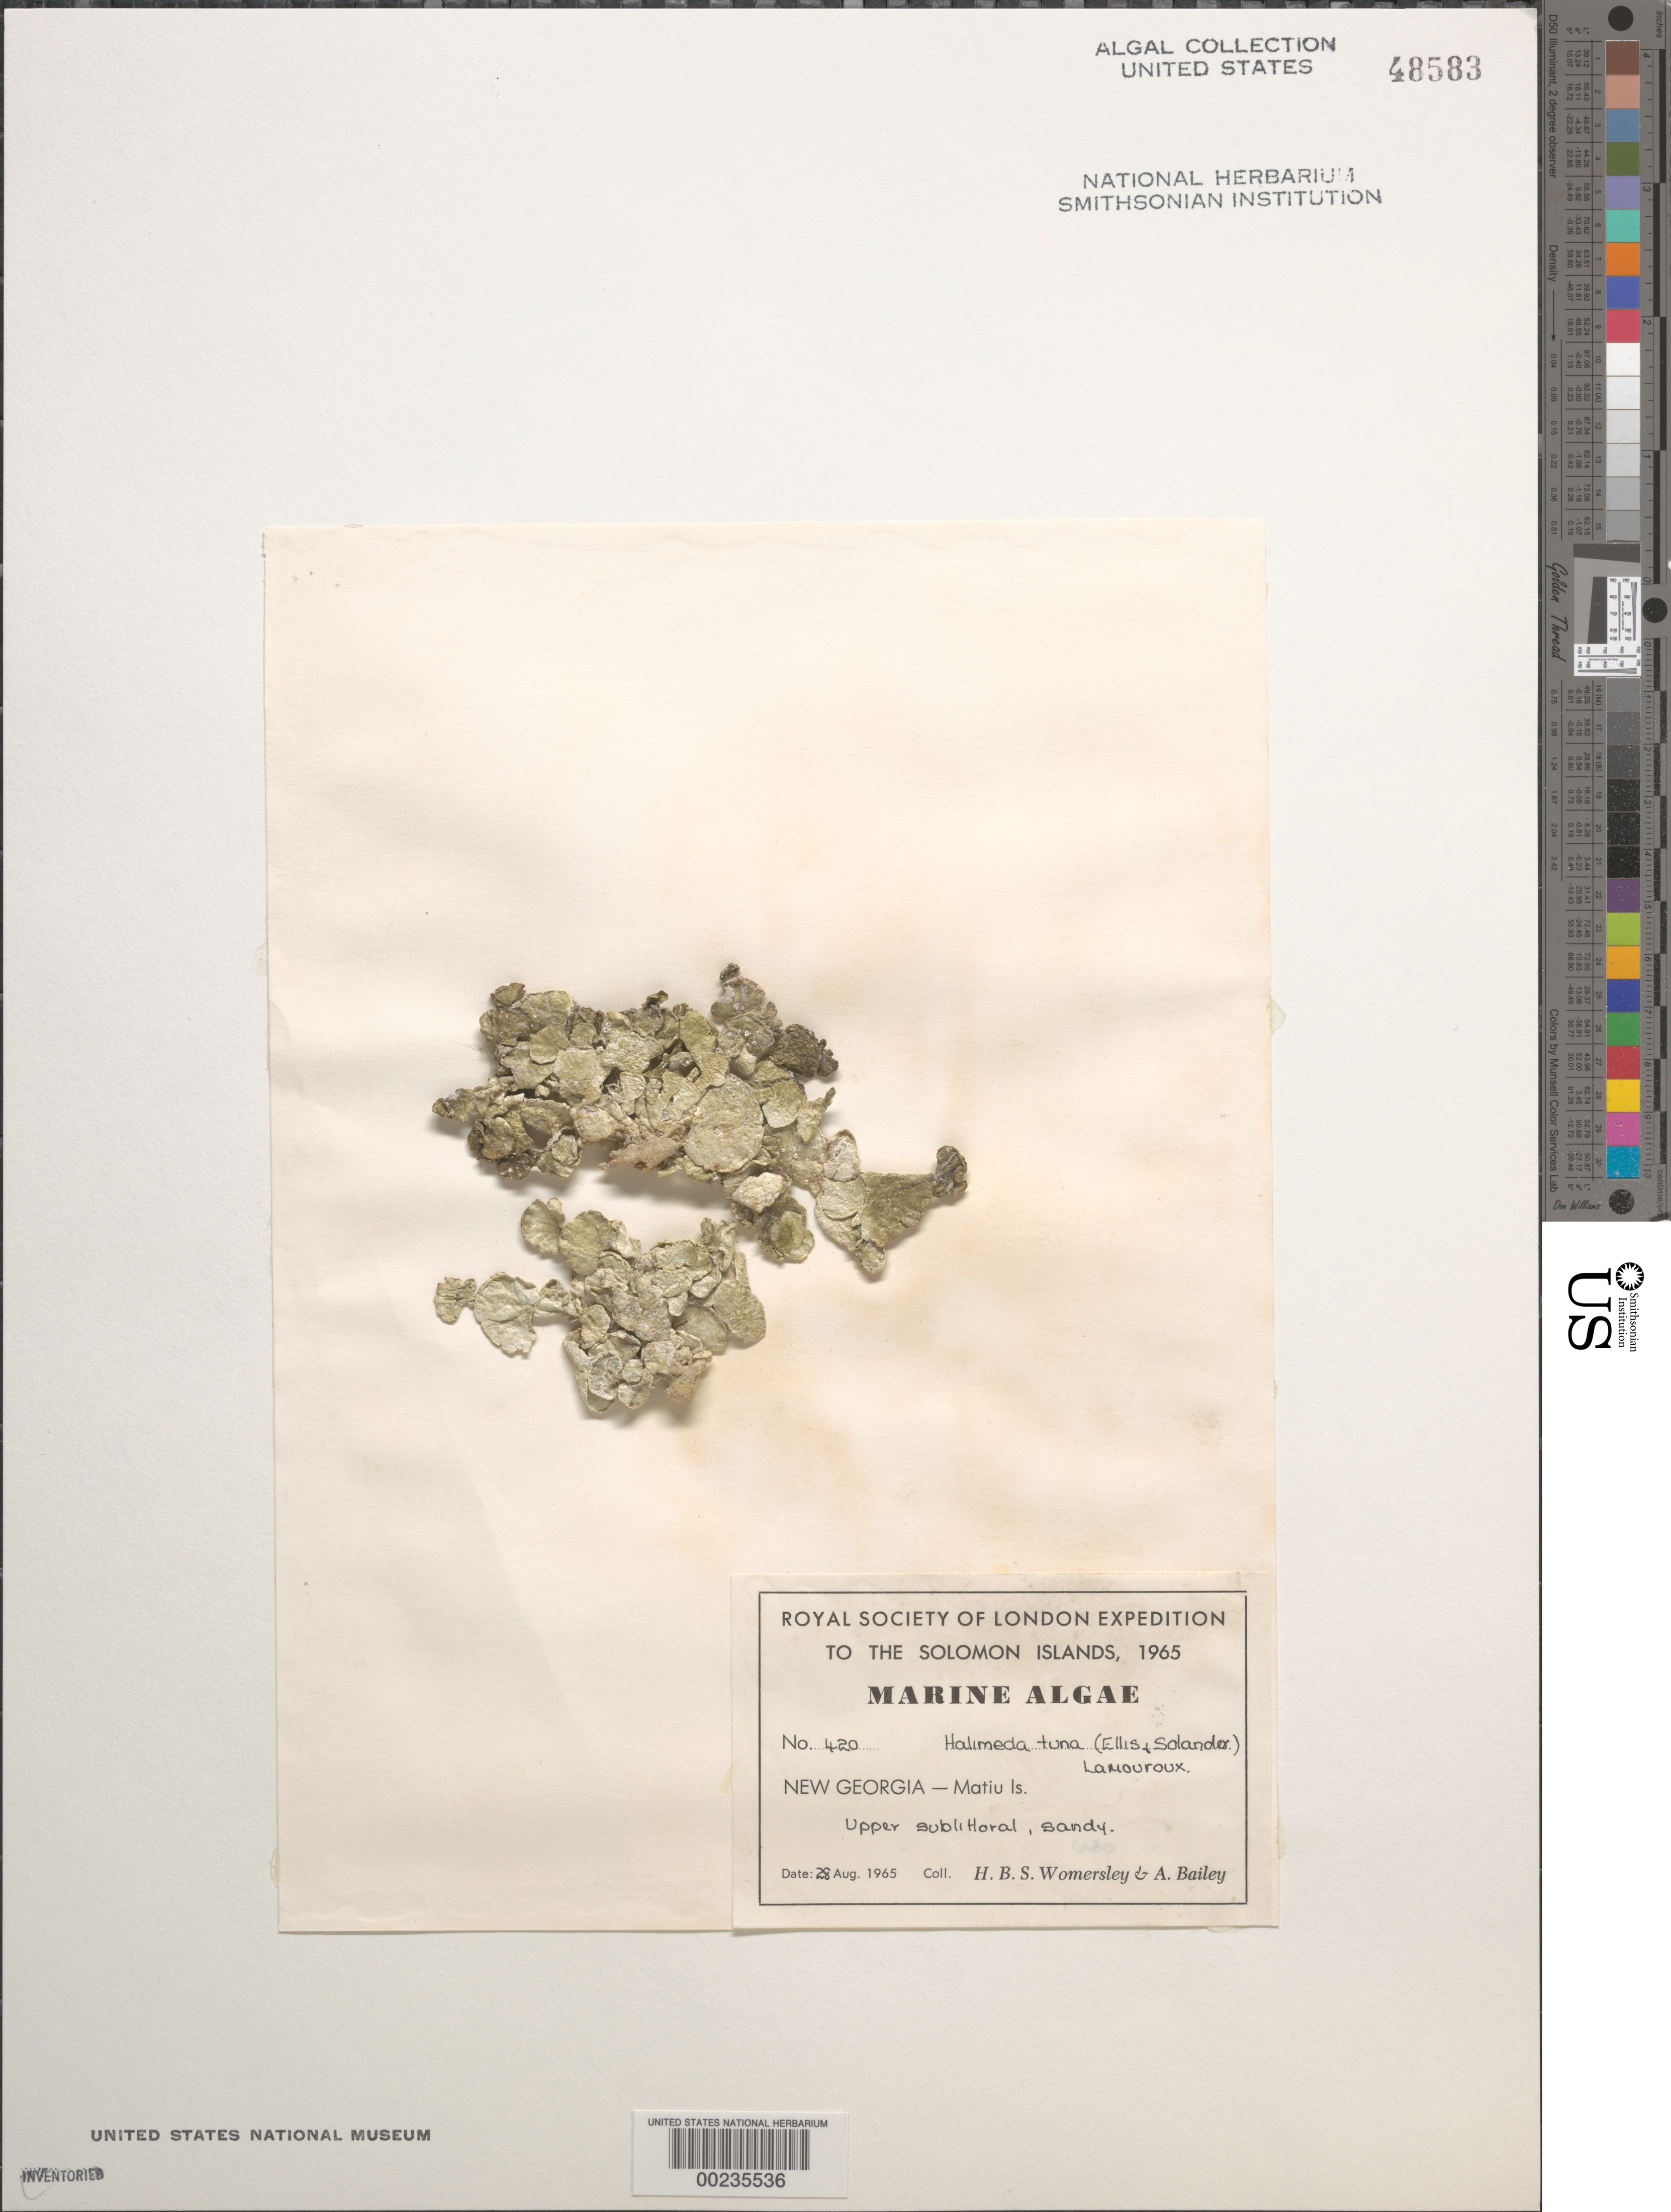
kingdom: Plantae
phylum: Chlorophyta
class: Ulvophyceae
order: Bryopsidales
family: Halimedaceae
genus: Halimeda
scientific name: Halimeda tuna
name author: (J. Ellis & Sol.) J.V.Lamouroux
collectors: H. B. S. Womersley & A. Bailey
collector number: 420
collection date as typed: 28 Aug 1965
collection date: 1965-08-28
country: Solomon Islands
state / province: Western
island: Matiu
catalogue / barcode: US 48583